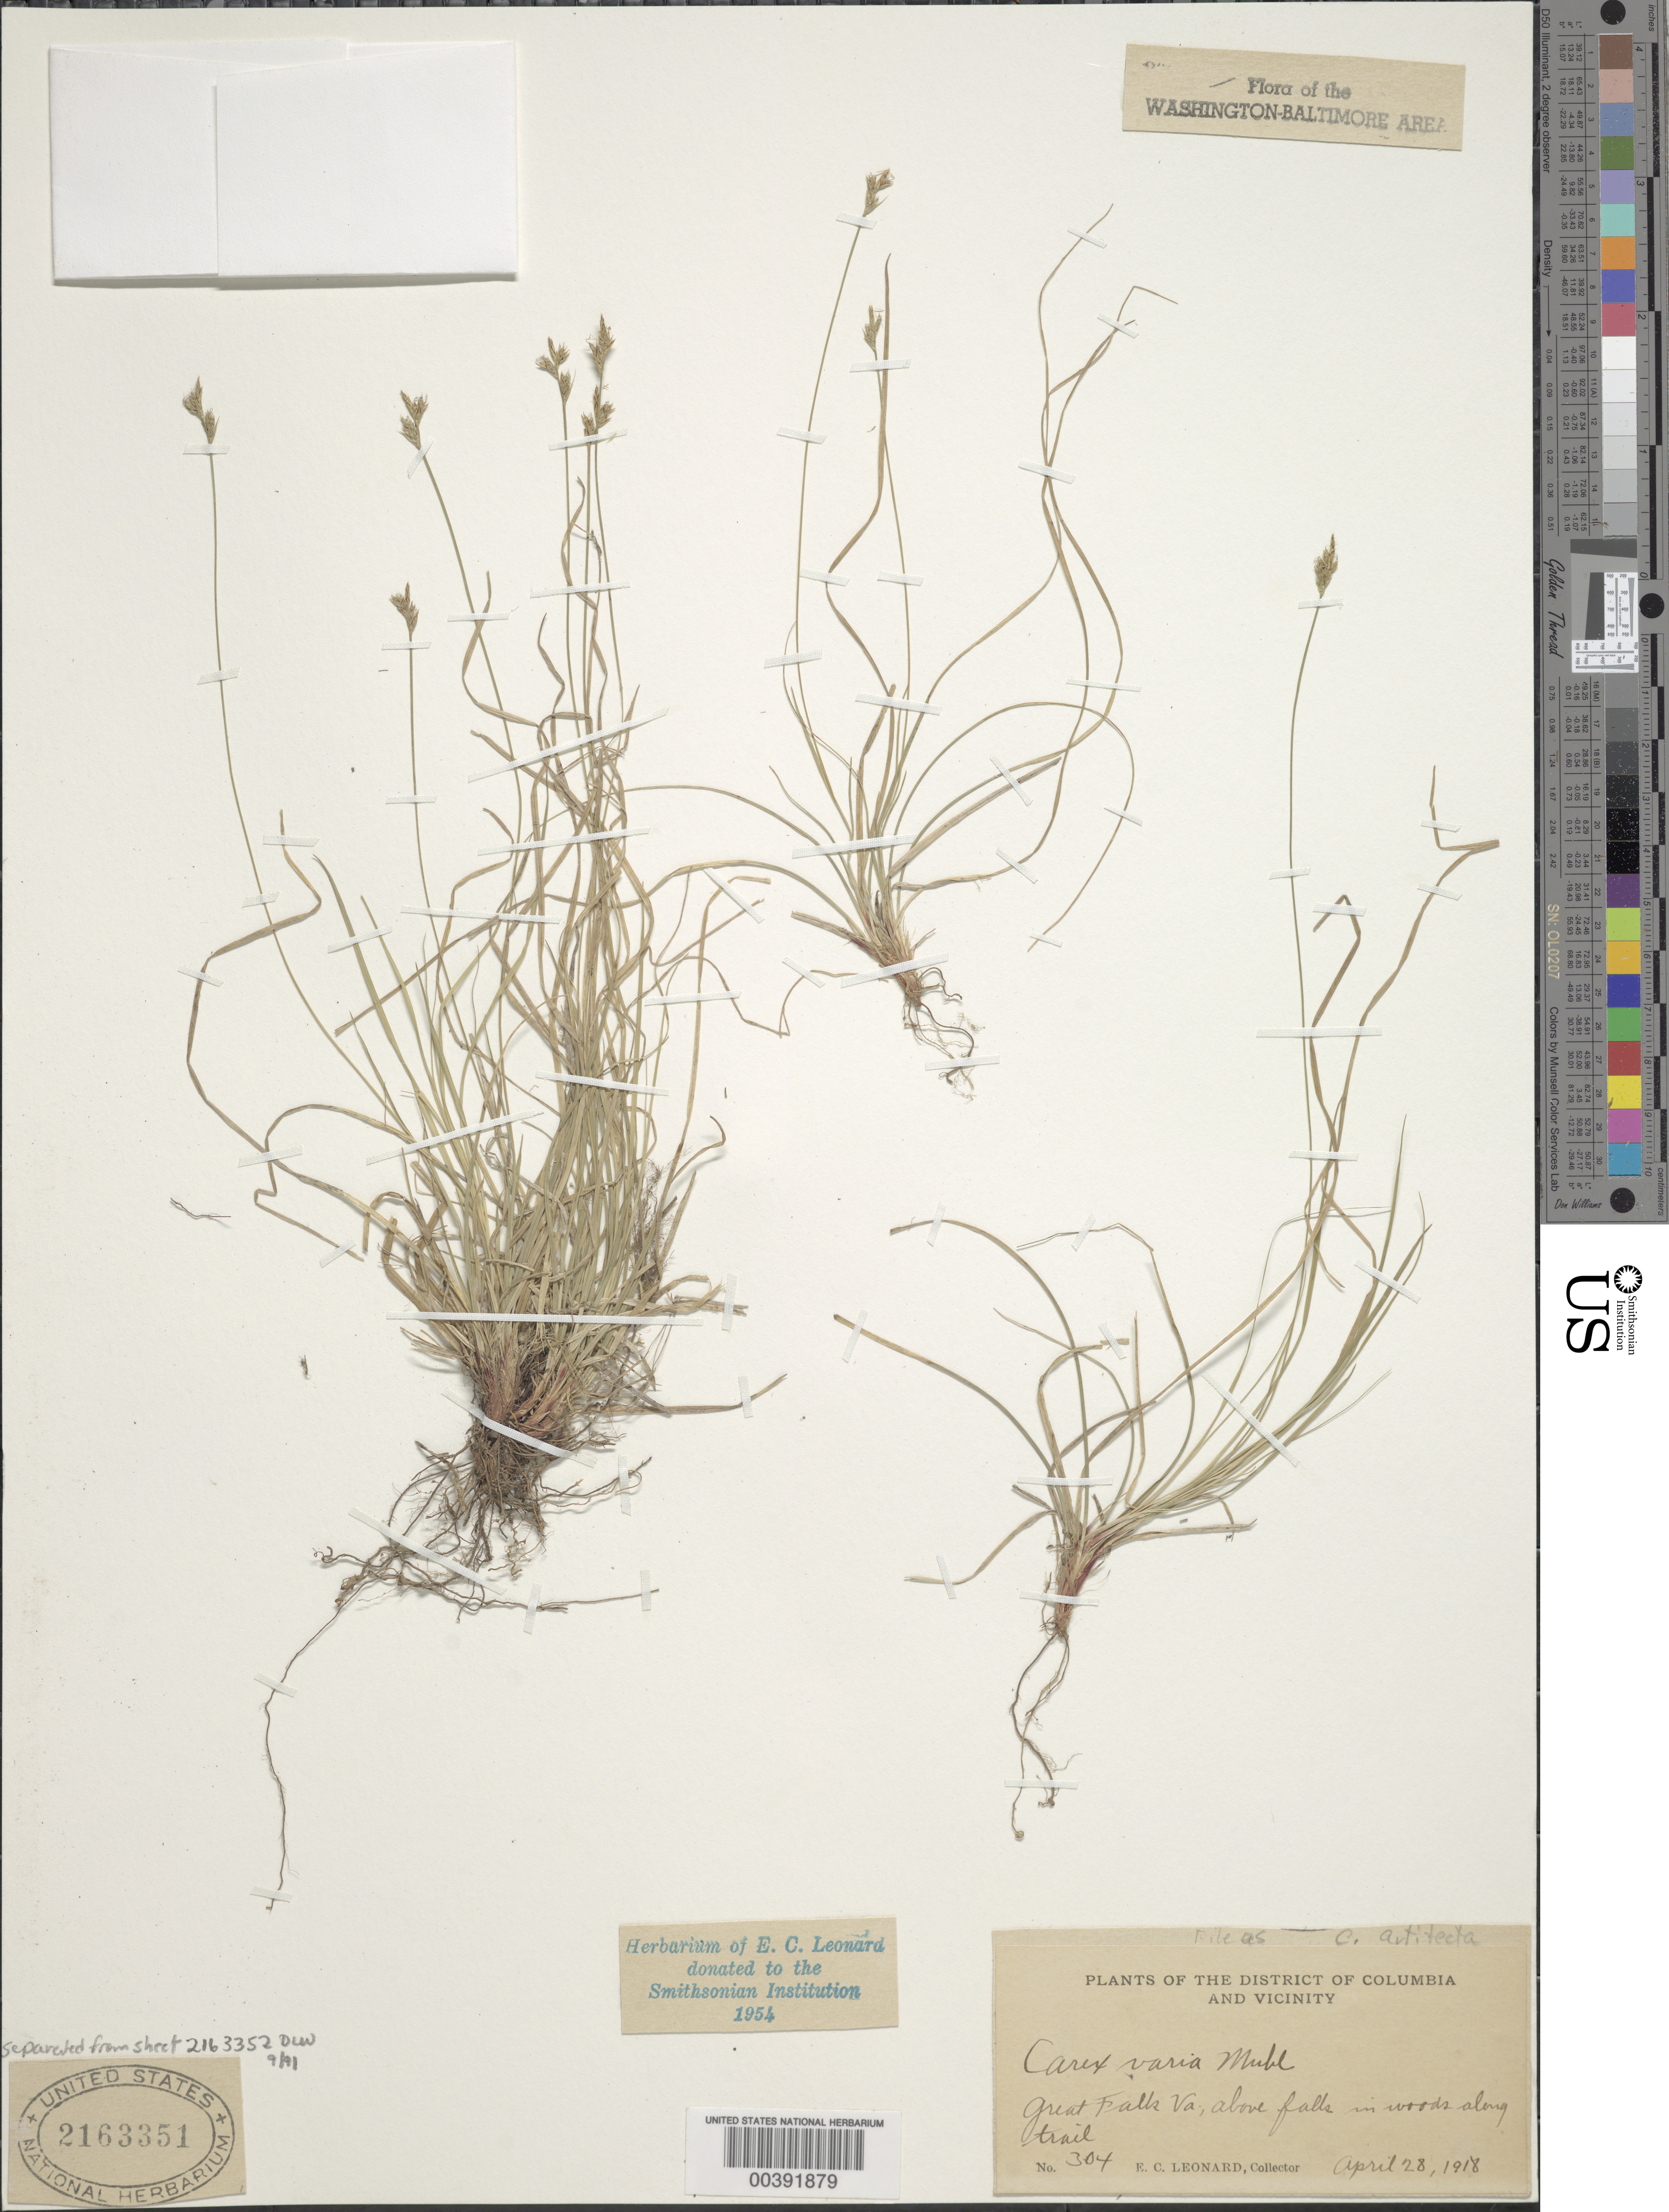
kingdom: Plantae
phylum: Tracheophyta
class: Liliopsida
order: Poales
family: Cyperaceae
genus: Carex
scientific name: Carex albicans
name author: Willd. ex Spreng.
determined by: Shetler, Stanwyn G., (US), NMNH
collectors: E. C. Leonard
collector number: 304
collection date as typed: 28 Apr 1918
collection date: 1918-04-28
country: United States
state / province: Virginia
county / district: Fairfax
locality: Great Falls C. & O. Canal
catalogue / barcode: US 2163351